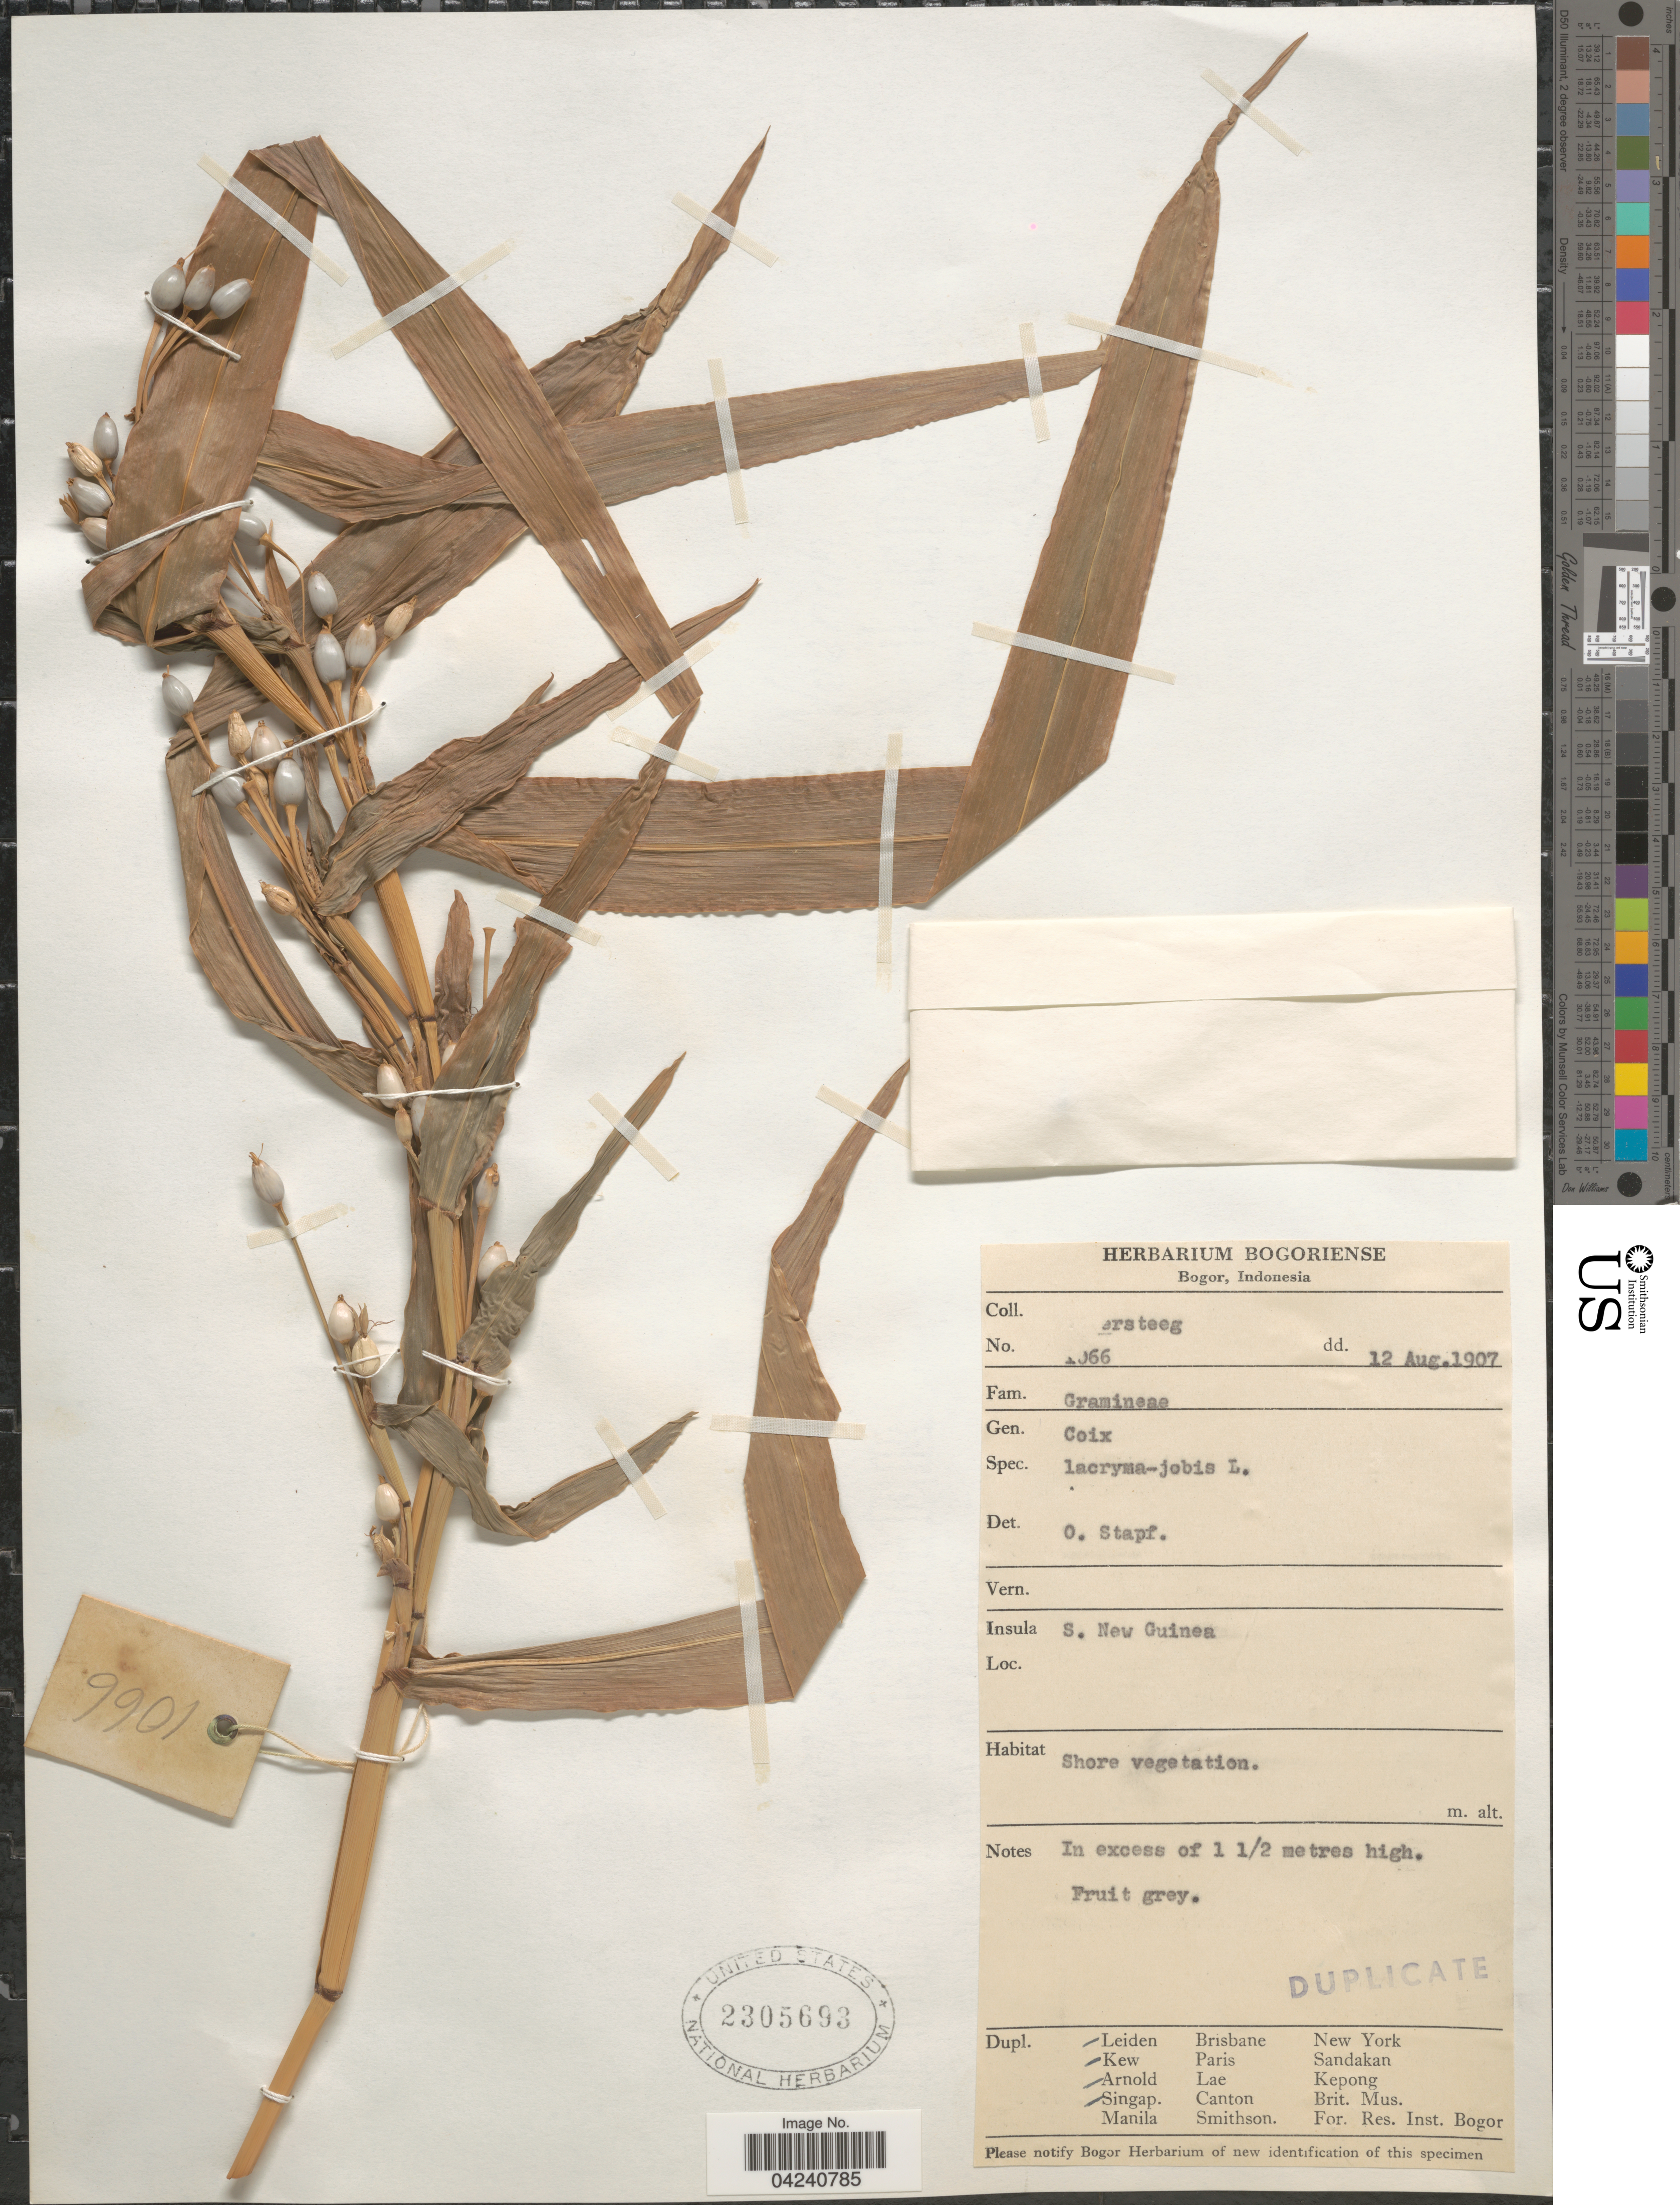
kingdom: Plantae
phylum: Tracheophyta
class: Liliopsida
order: Poales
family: Poaceae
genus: Coix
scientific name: Coix lacryma-jobi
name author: L.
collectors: Versteeg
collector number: !066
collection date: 1907-08-12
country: Indonesia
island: New Guinea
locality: Insula S. New Guinea.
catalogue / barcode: US 2305693